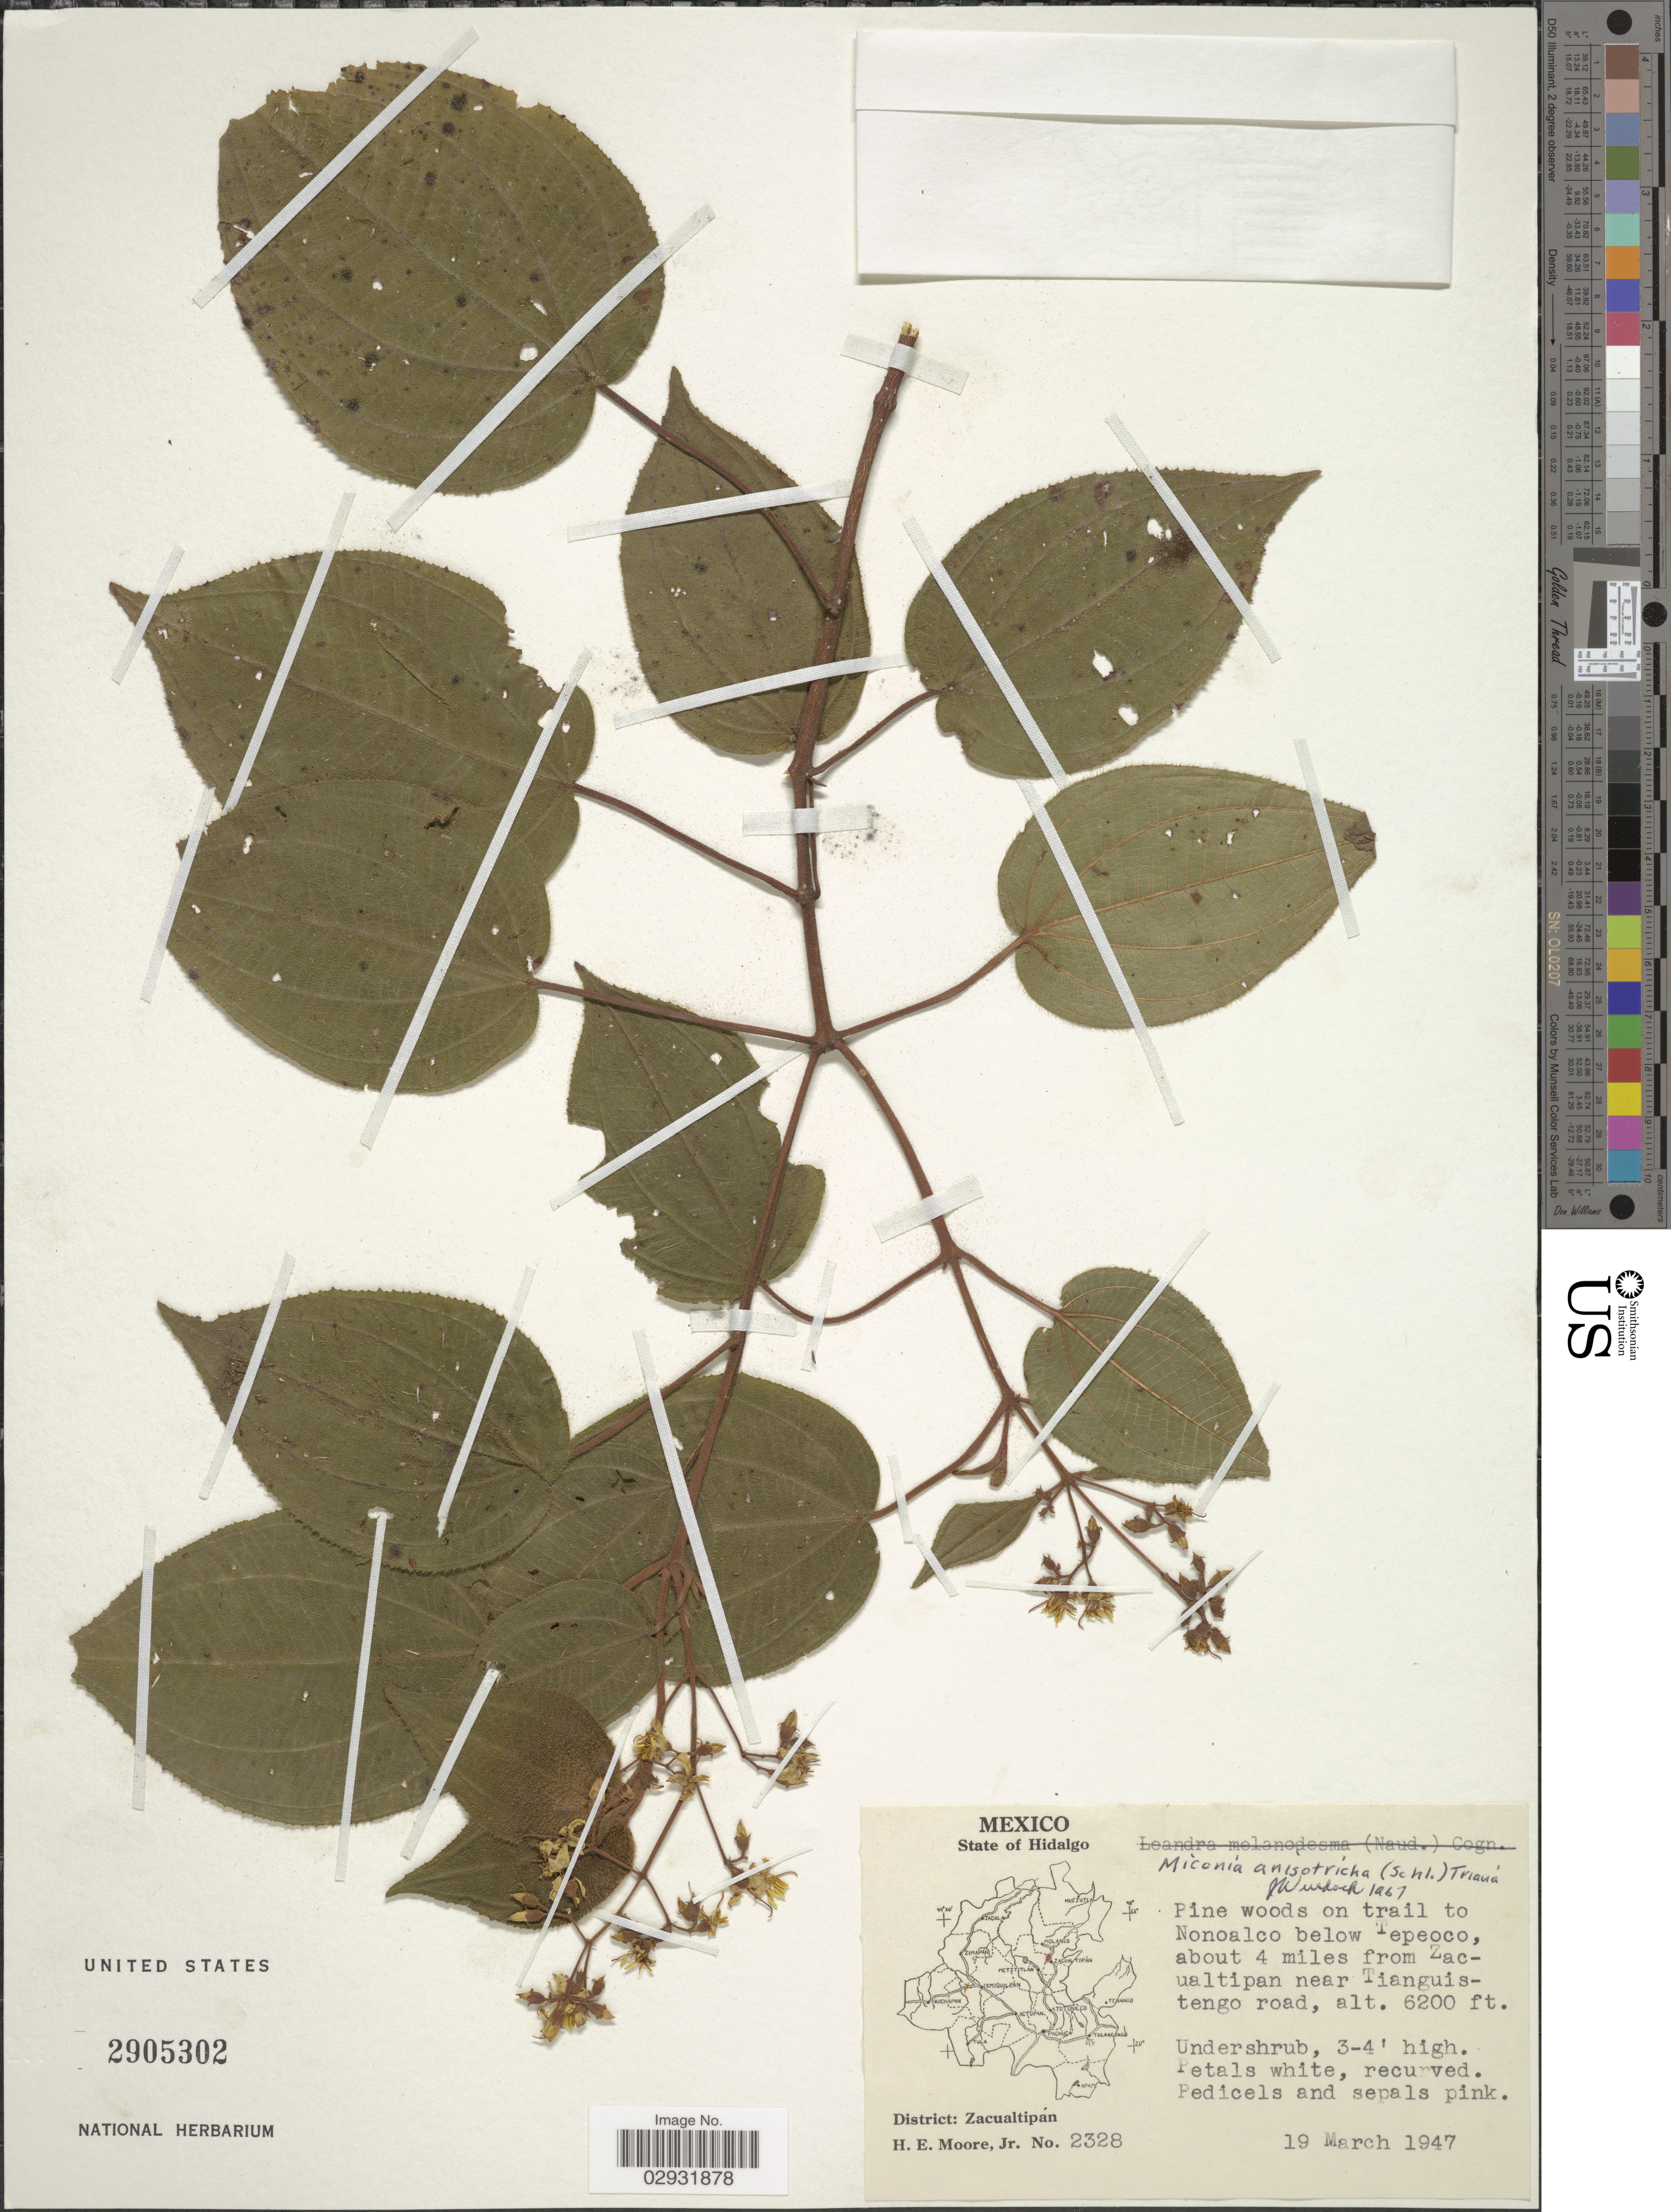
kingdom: Plantae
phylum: Tracheophyta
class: Magnoliopsida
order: Myrtales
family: Melastomataceae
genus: Miconia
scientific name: Miconia anisotricha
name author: (Schltdl.) Triana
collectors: H. Moore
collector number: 2328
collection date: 1947-03-19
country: Mexico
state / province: Hidalgo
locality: Pine woods on trail to Nonoalco below Tepeoco, about 4 miles from Zacualtipan near Tianguistengo road.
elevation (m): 1890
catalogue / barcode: US 2905302